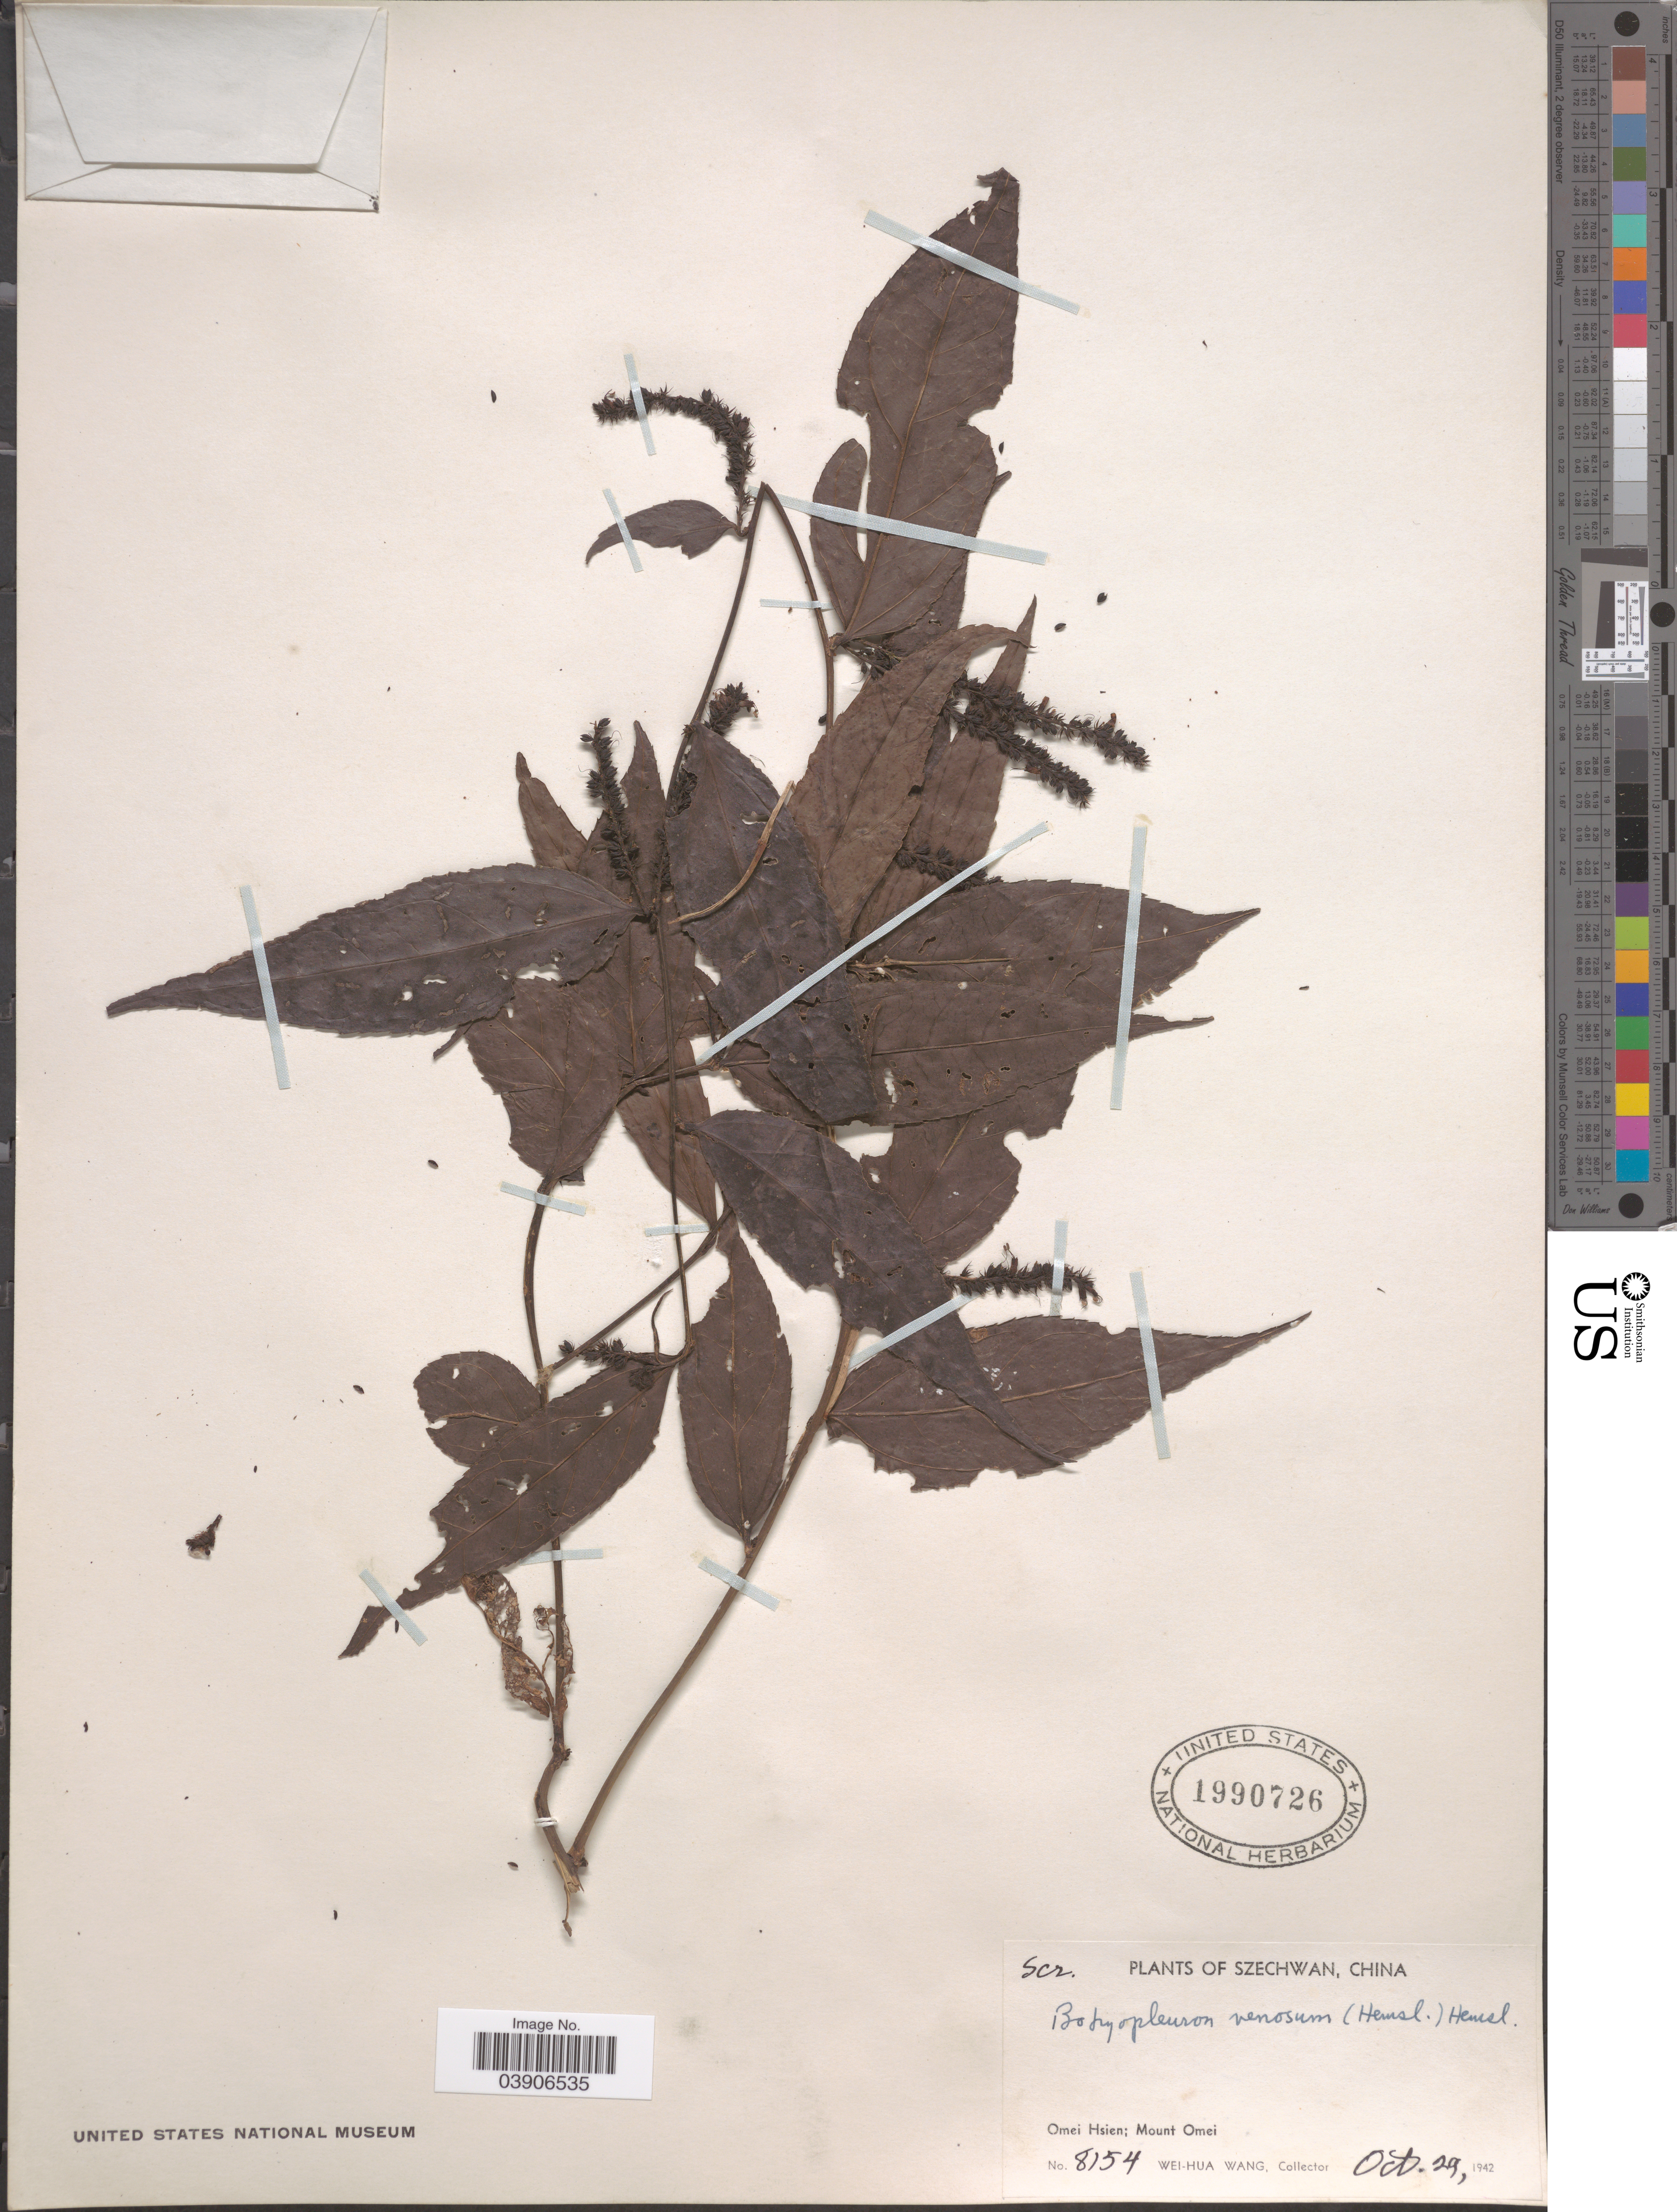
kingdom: Plantae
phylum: Tracheophyta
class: Magnoliopsida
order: Lamiales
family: Plantaginaceae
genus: Botryopleuron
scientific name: Botryopleuron stenostachyum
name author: (Hemsl.) Hemsl.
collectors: W. Wang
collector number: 8154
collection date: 1942-10-29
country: China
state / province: Sichuan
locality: Szechwan. Omei Hsien; Mount Omei.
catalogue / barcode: US 1990726